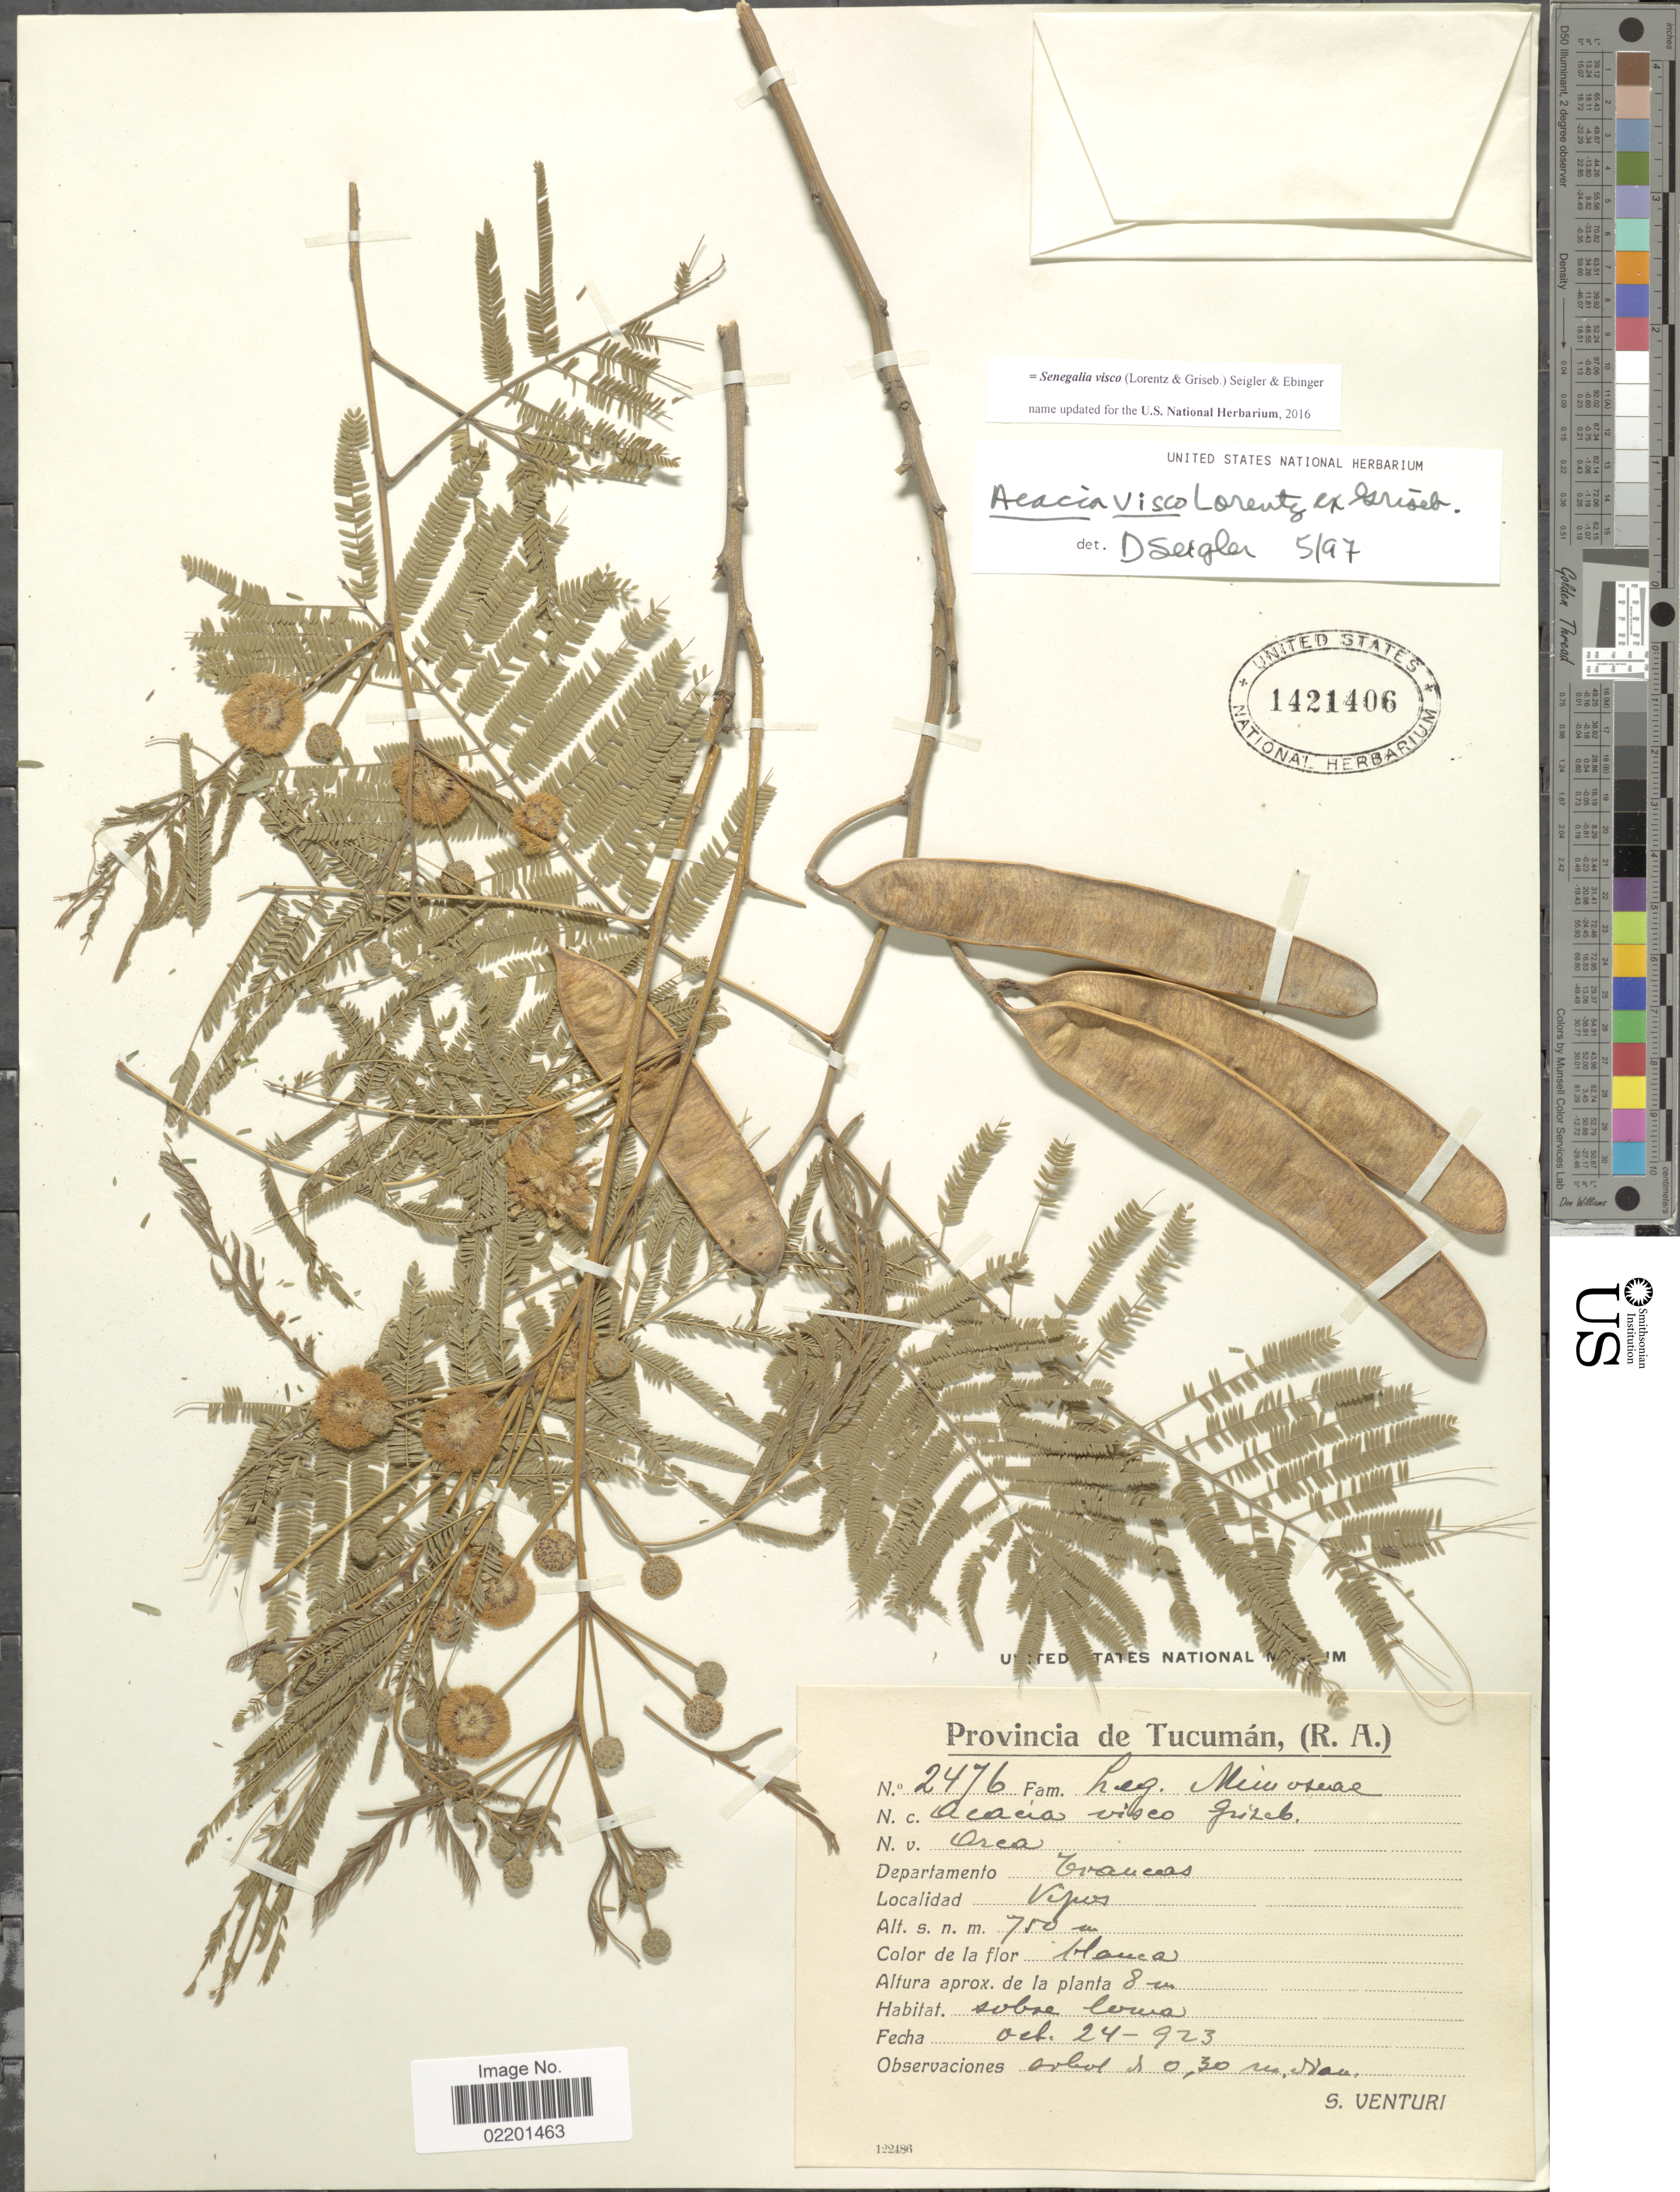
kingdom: Plantae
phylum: Tracheophyta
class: Magnoliopsida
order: Fabales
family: Fabaceae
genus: Parasenegalia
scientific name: Parasenegalia visco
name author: (Lorentz ex Griseb.) Seigler & Ebinger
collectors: S. Venturi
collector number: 2476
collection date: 1923-10-24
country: Argentina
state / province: Tucuman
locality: Provincia de Tucuman, (R.A.), Departamento Trancas, Vipos.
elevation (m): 750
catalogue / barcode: US 1421406